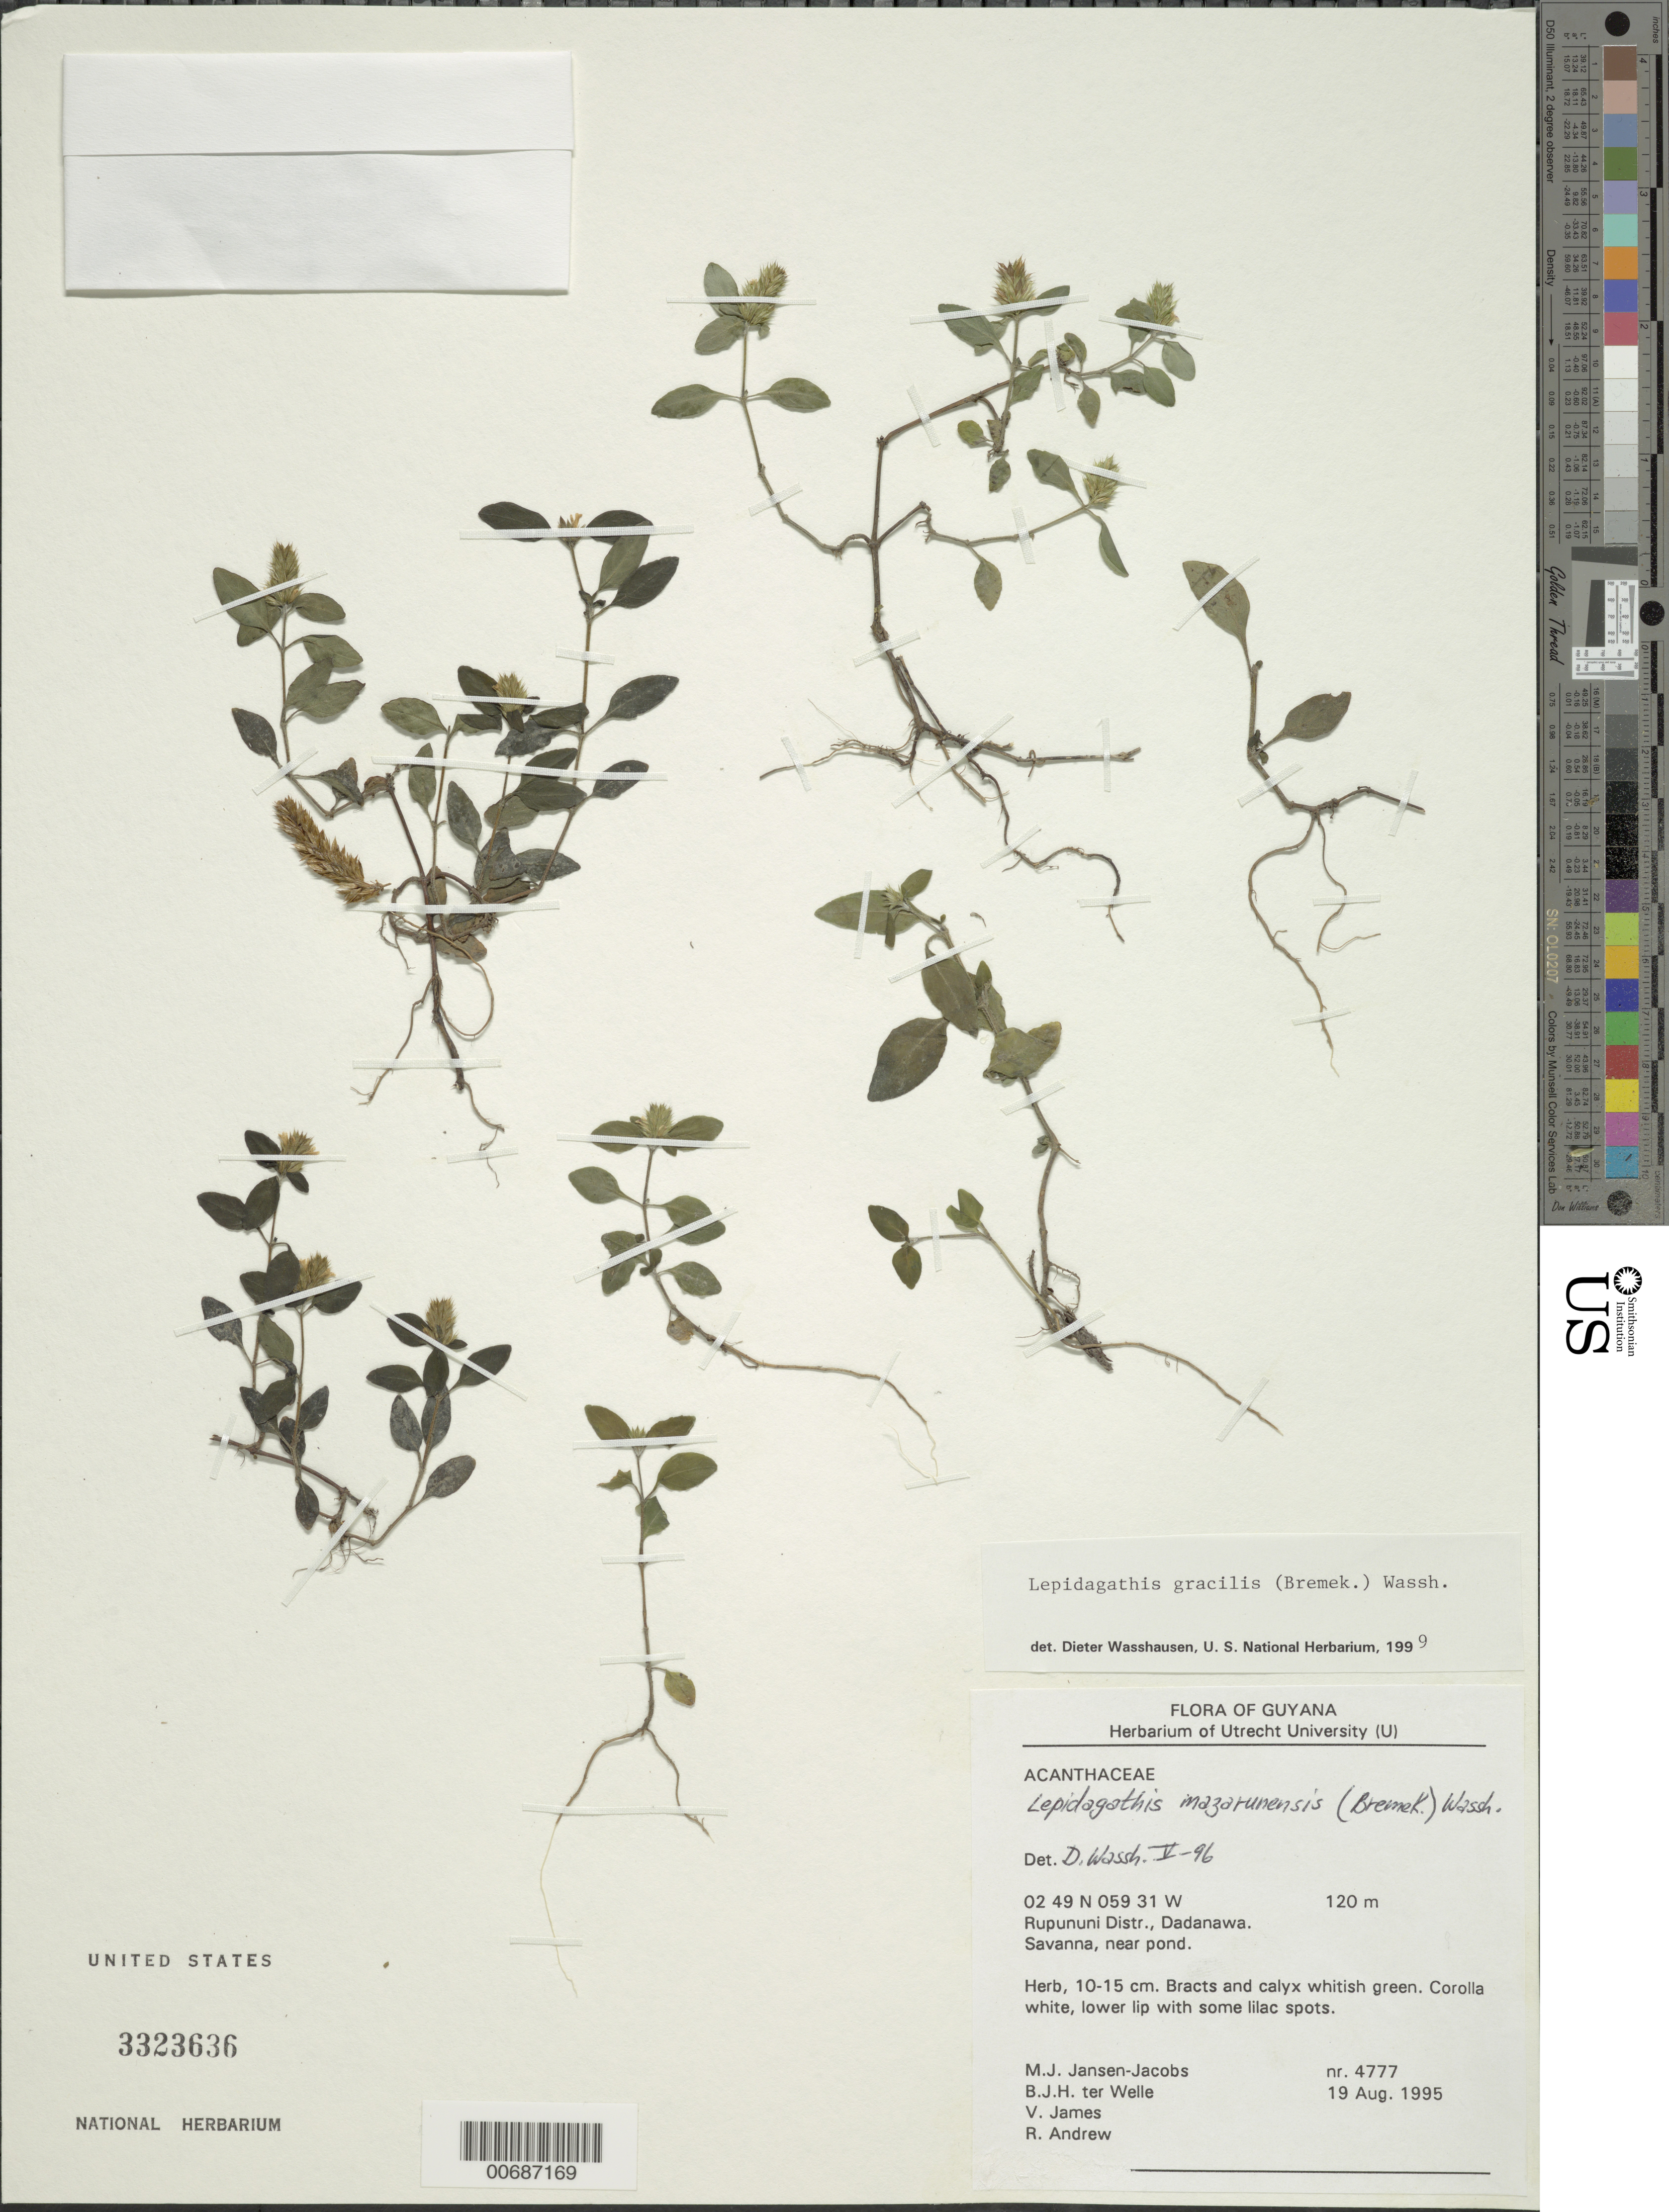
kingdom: Plantae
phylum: Tracheophyta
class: Magnoliopsida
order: Lamiales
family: Acanthaceae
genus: Teliostachya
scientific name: Teliostachya mazarunensis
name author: Bremek.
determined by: Wasshausen, Dieter C., (BOT), Smithsonian Institution - National Museum of Natural History (UNITED STATES)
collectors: M. J. Jansen-Jacobs, B. Welle, V. James & R. Andrew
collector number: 4777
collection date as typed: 19-Aug-95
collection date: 1995-08-19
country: Guyana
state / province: U. Takutu-U. Essequibo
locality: Dadanawa, Rupununi River, Rupununi District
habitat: Savanna, near pond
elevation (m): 120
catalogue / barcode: US 3323636